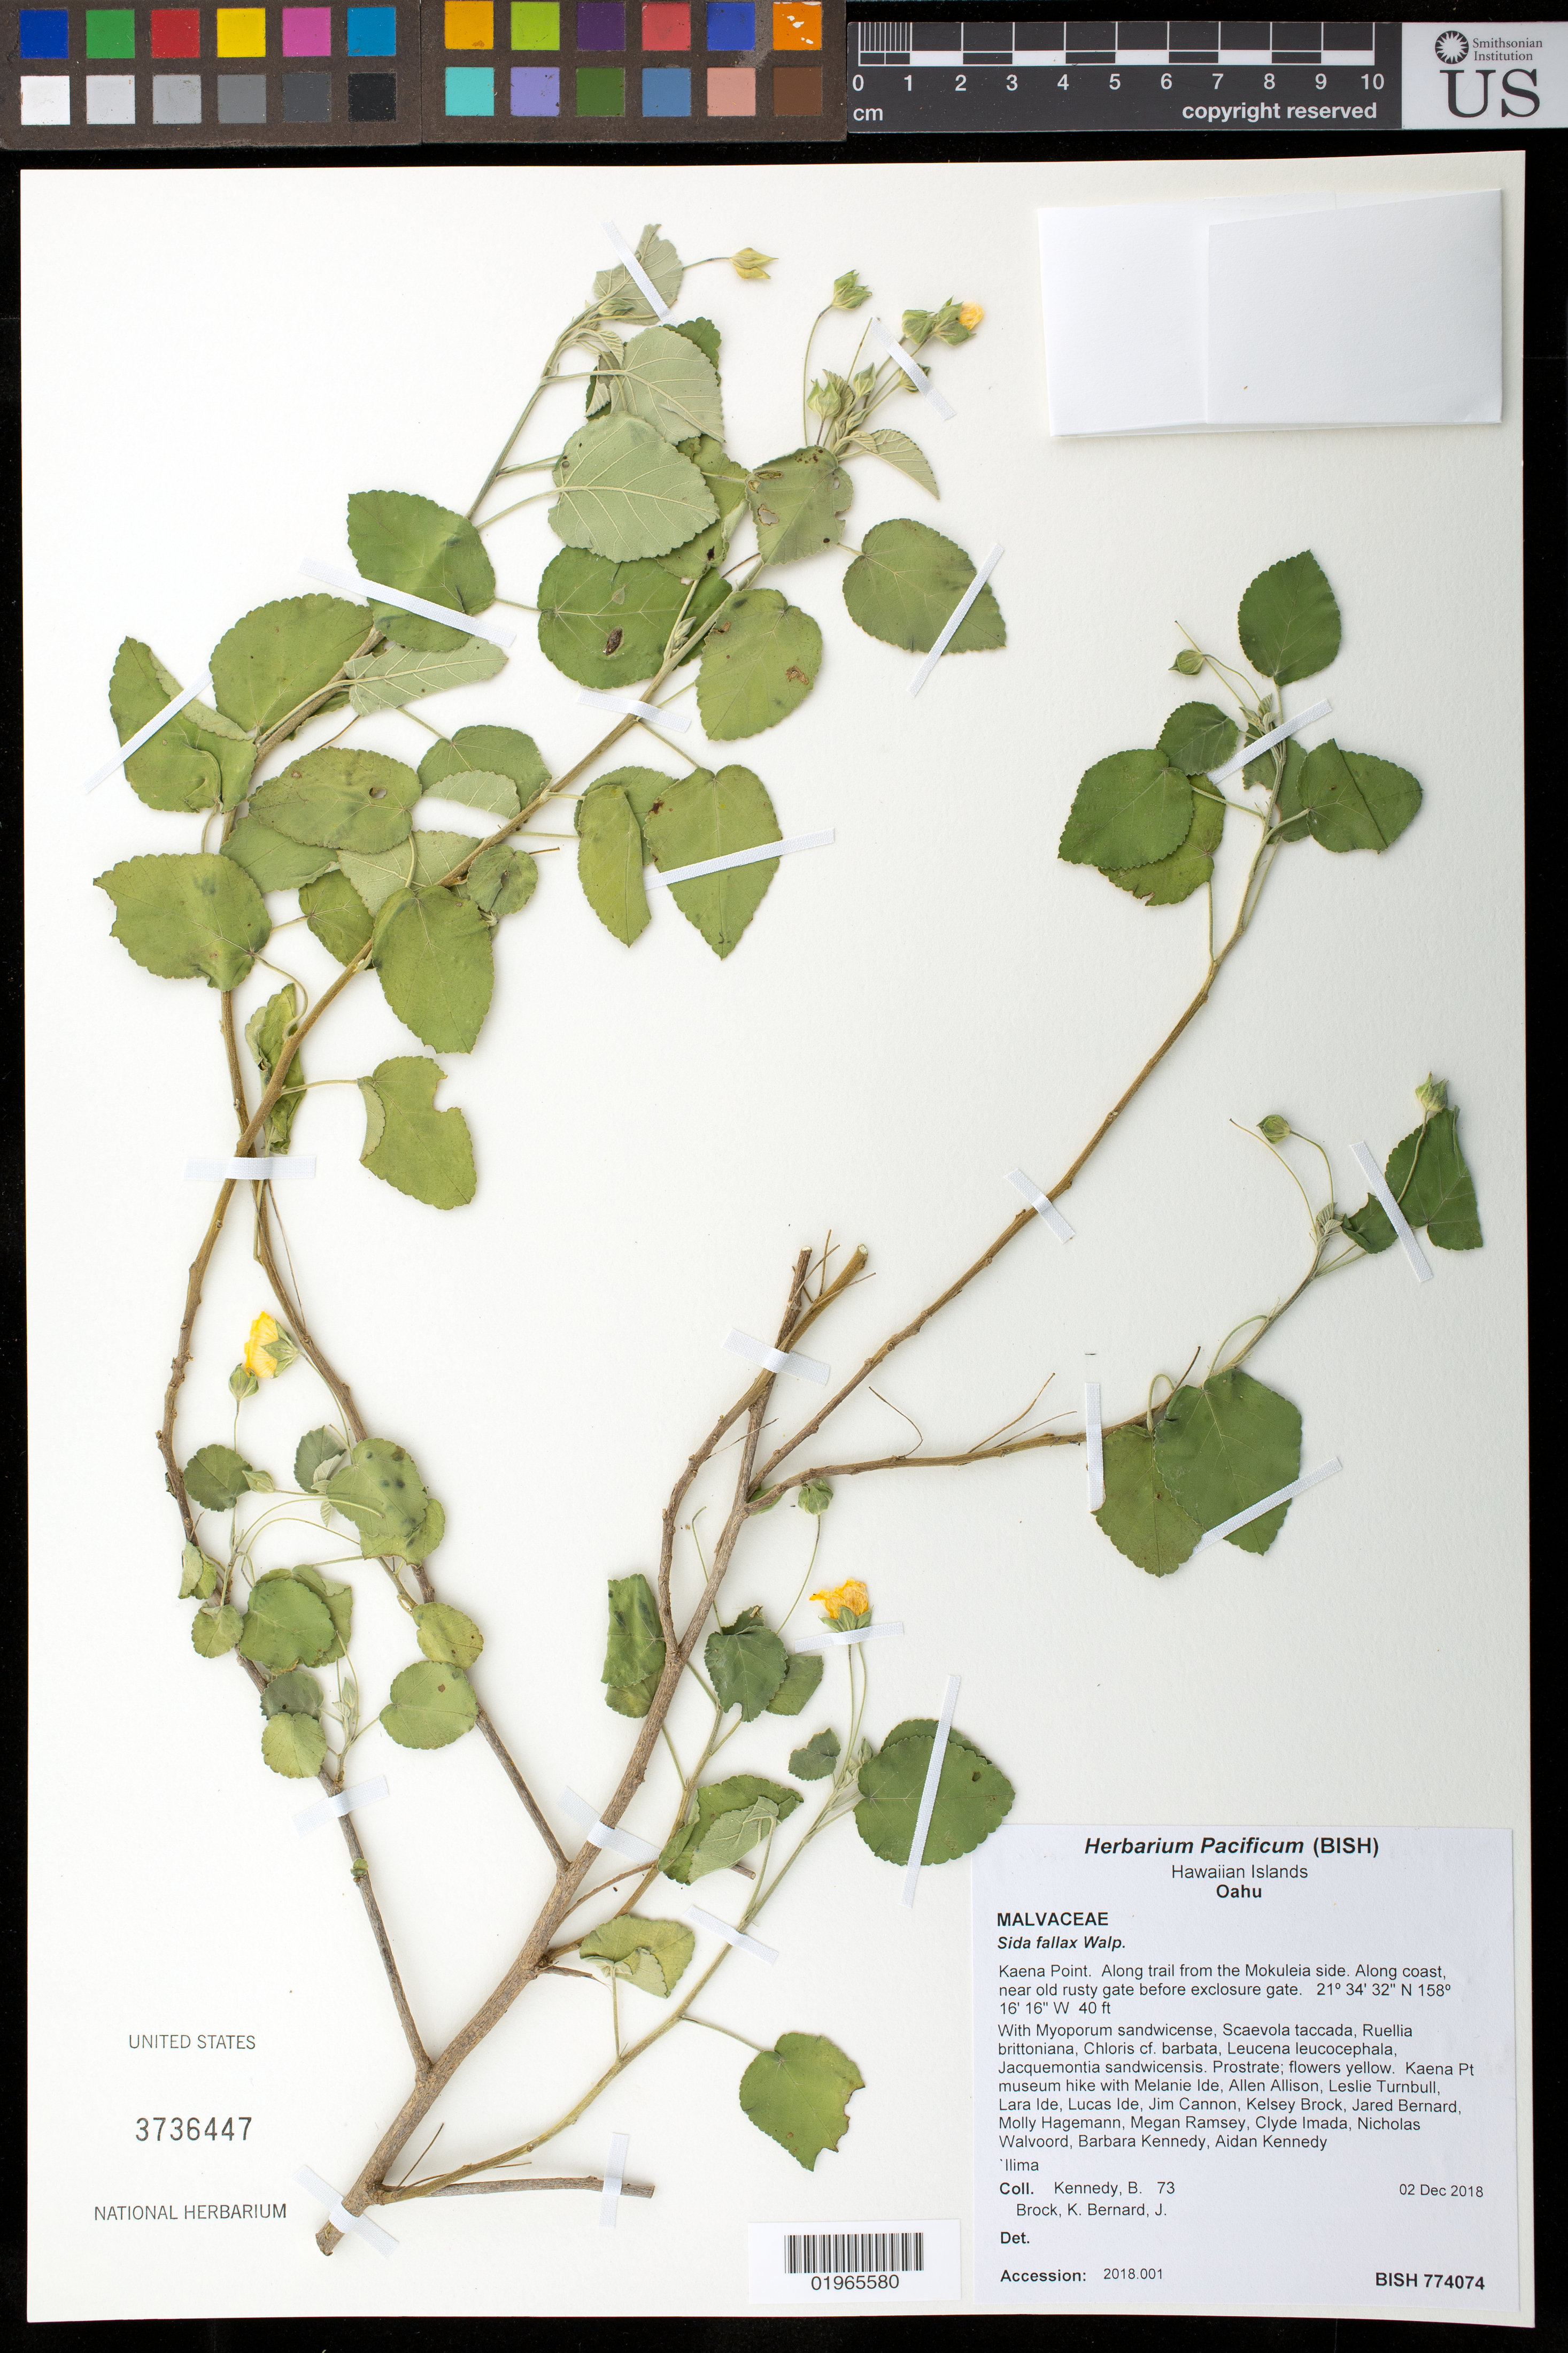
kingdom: Plantae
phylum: Tracheophyta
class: Magnoliopsida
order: Malvales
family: Malvaceae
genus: Sida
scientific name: Sida fallax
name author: Walp.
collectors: B. Kennedy, K. Brock & J. Bernard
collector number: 73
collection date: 2018-12-02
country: United States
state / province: Hawaii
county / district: Honolulu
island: Oahu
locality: Kaena Point, along trail from the Mokuleia side, along coast, near old rusty gate before exclosure gate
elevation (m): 12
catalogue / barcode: US 3736447